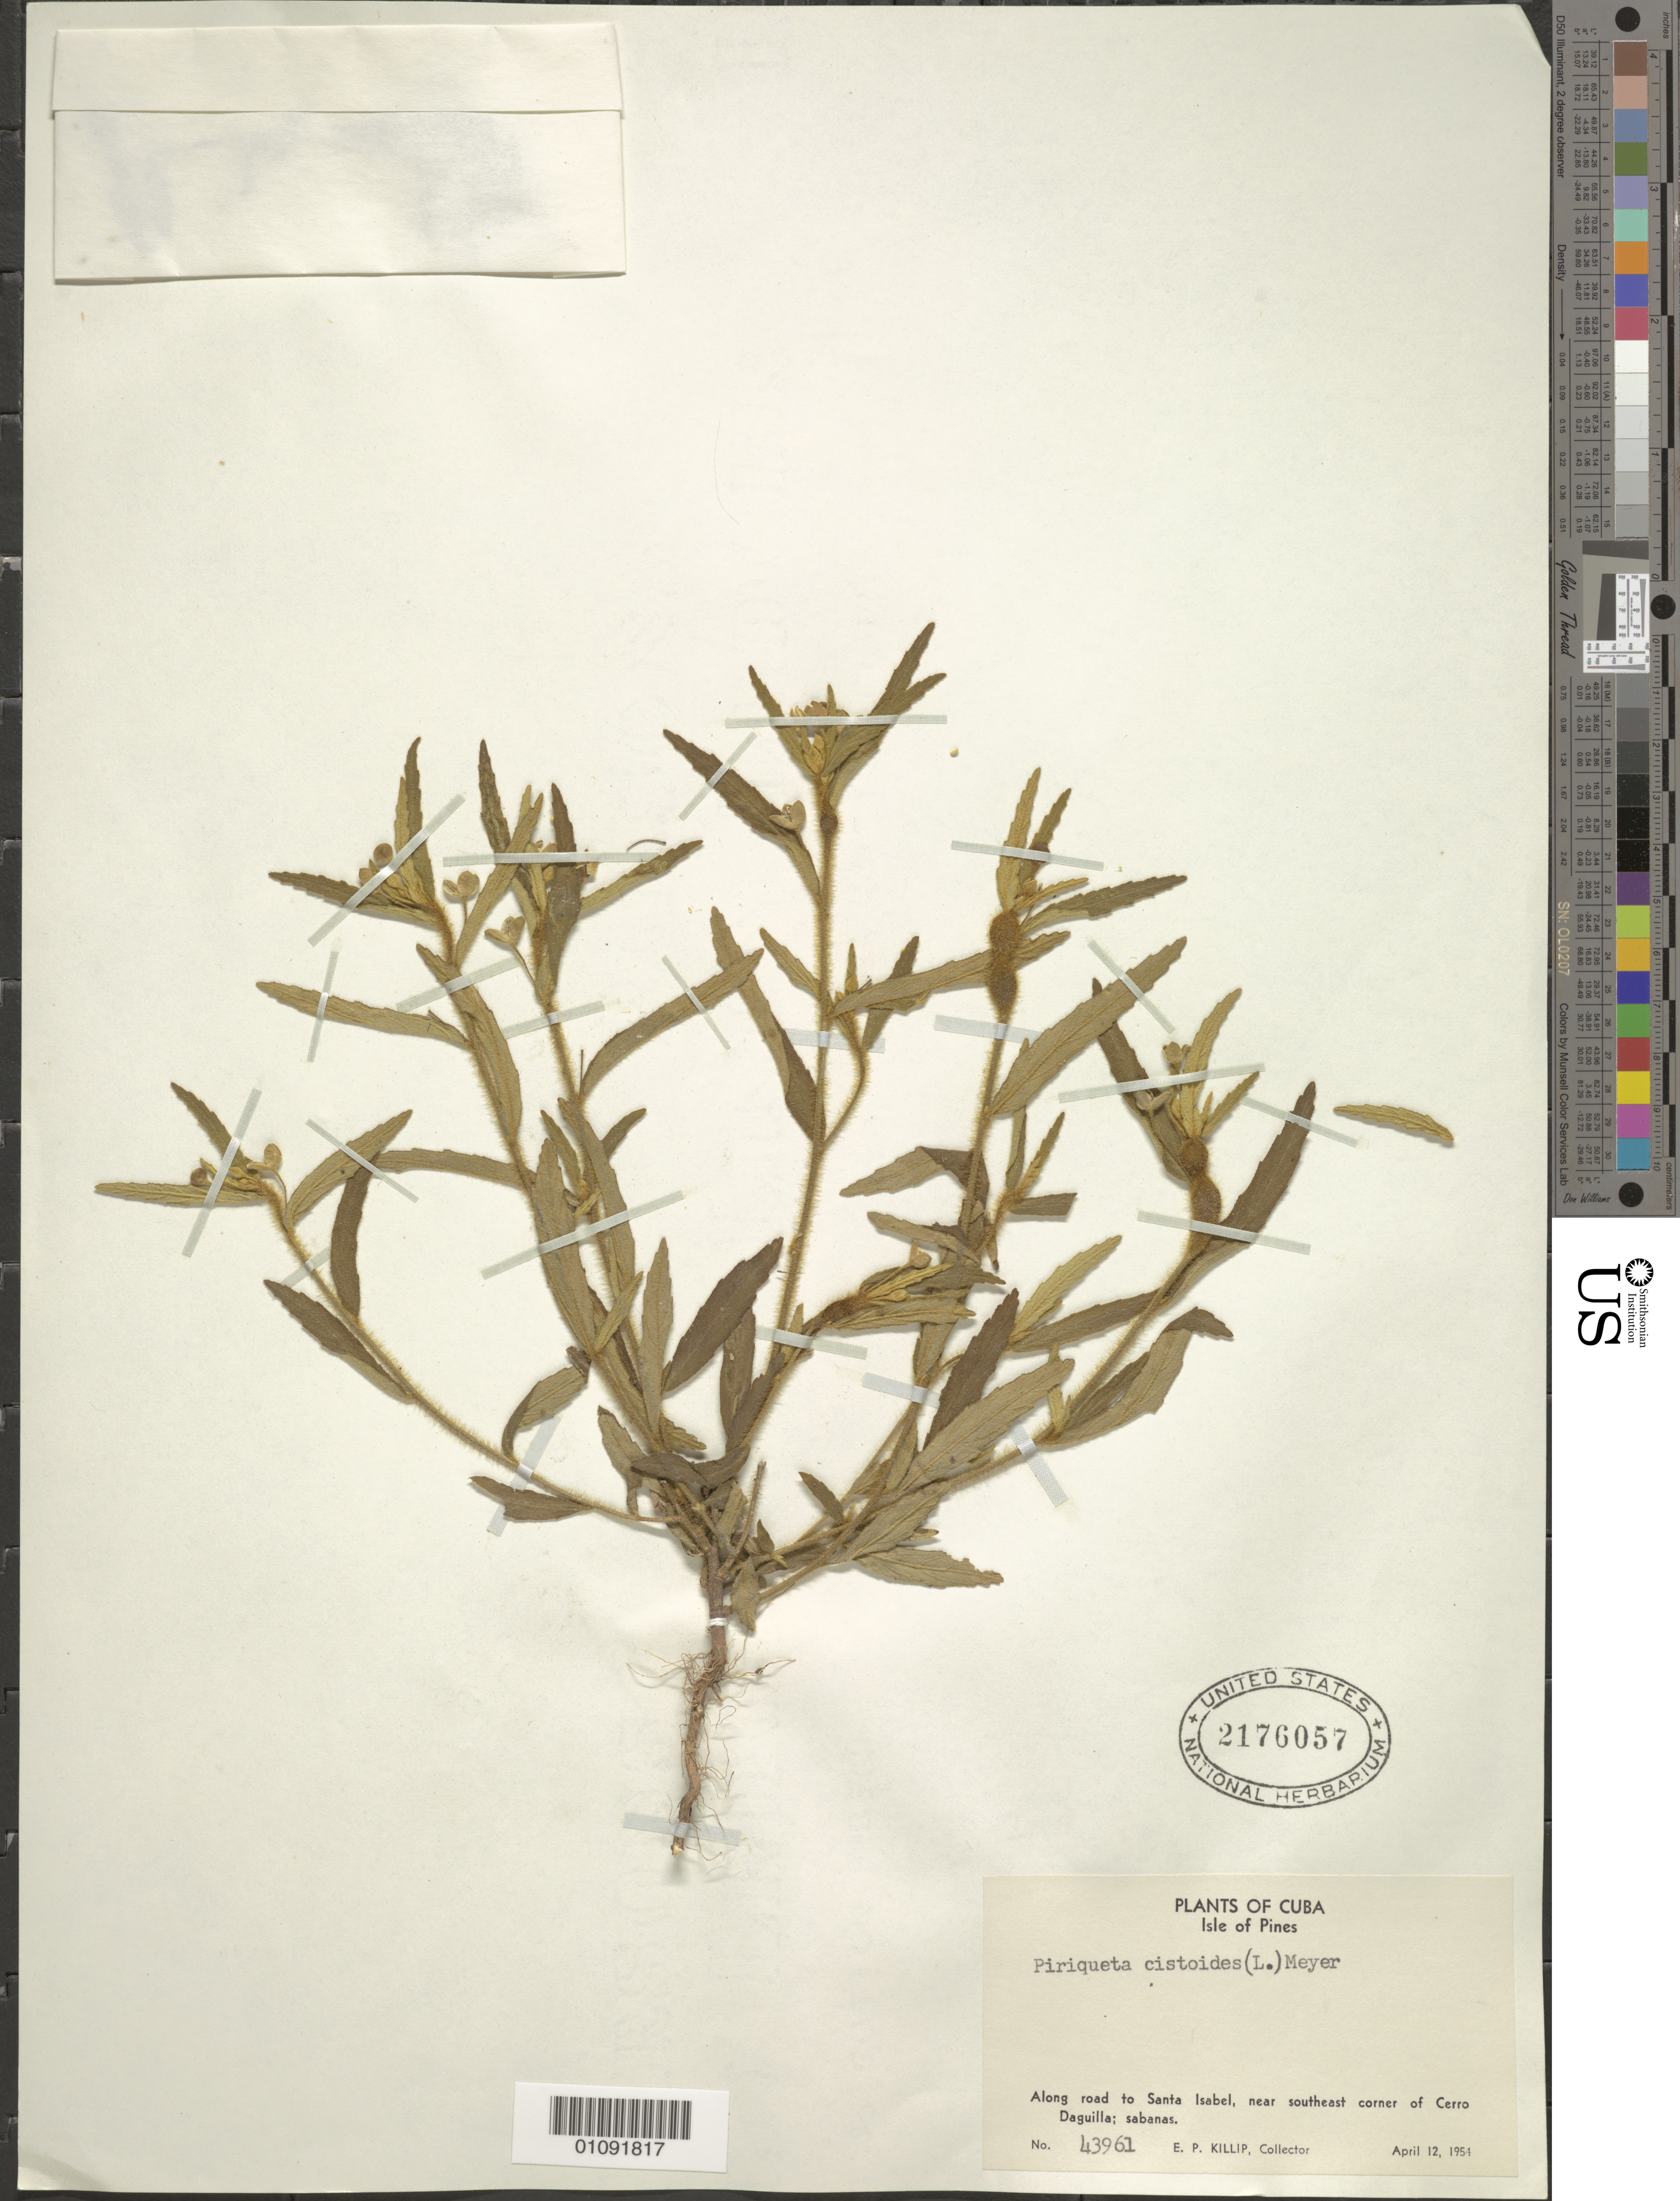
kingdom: Plantae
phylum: Tracheophyta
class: Magnoliopsida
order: Malpighiales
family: Turneraceae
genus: Piriqueta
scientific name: Piriqueta cistoides subsp. cistoides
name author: (L.) Griseb.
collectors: Khant, P. & E. P. Killip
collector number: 43961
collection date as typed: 12 Apr 1951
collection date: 1951-04-12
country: Cuba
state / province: Isla de La Juventud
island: Isla de la Juventud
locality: Isle of Pines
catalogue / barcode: US 2176057